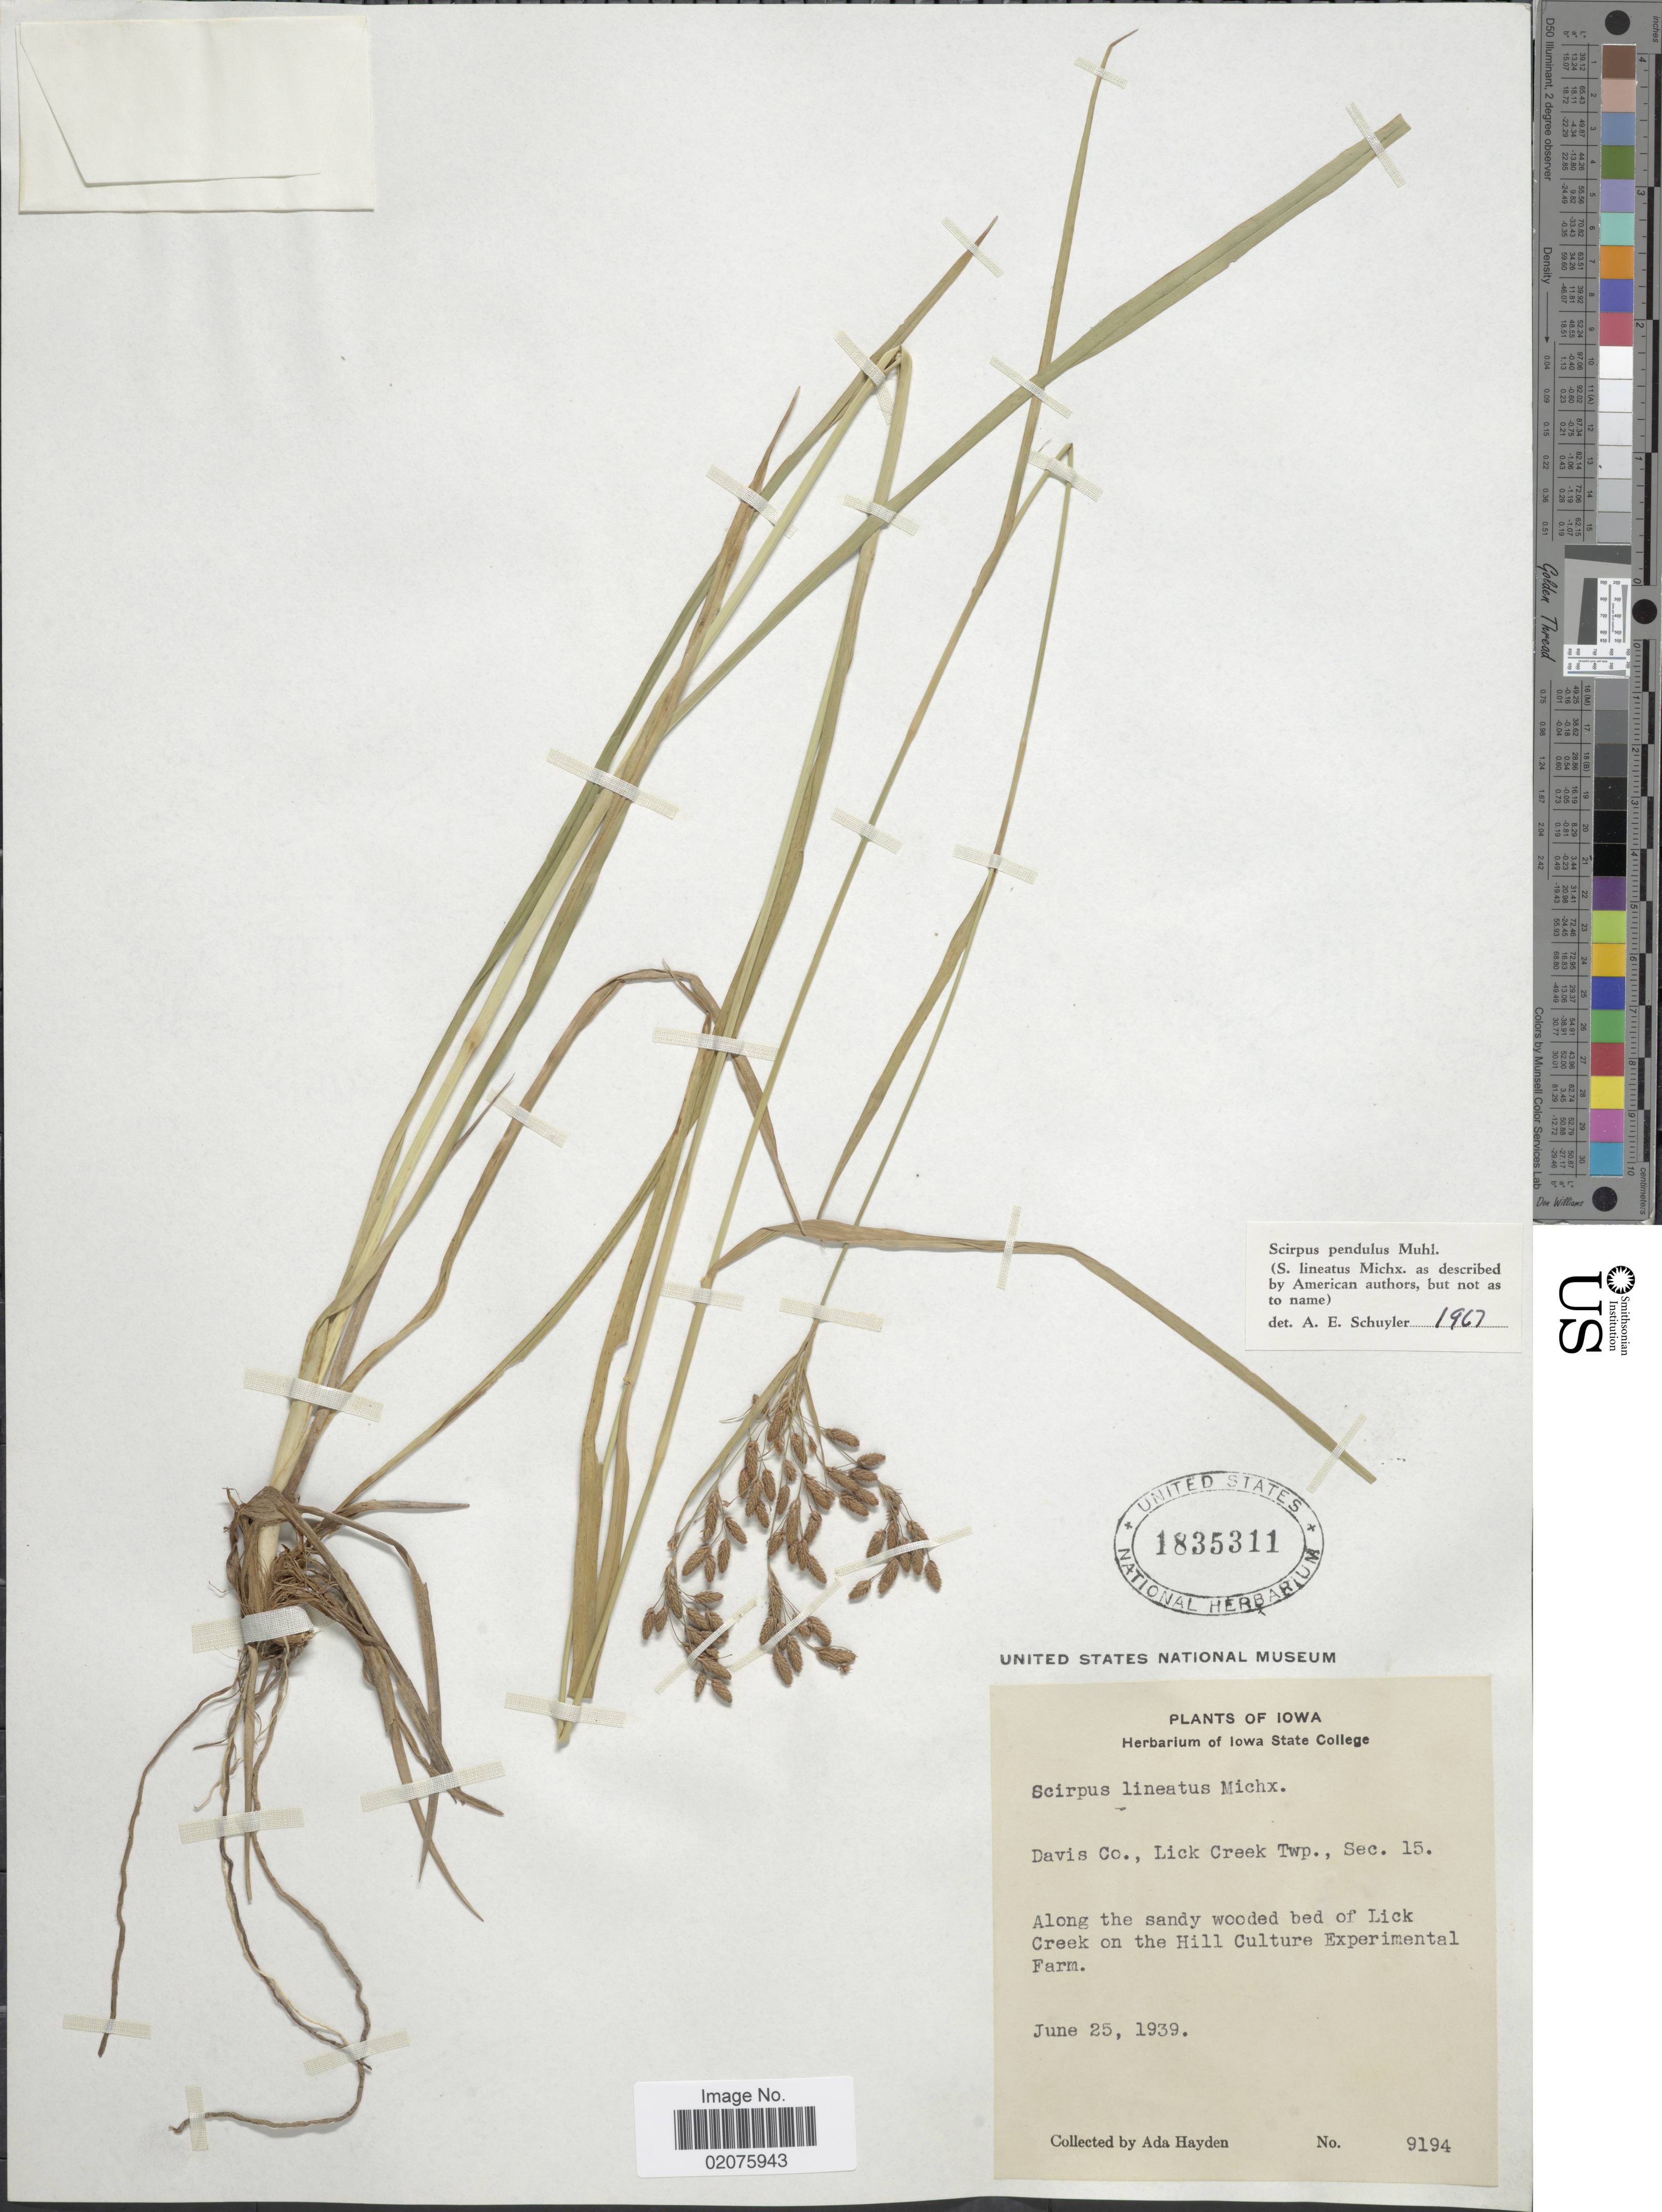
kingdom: Plantae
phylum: Tracheophyta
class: Liliopsida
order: Poales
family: Cyperaceae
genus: Scirpus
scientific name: Scirpus pendulus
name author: Muhl.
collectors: Ada Hayden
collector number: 9194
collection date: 1939-06-25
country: United States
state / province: Iowa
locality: Davis Co., Lick Creek Twp., Sec. 15. Along the dsandy wooded bed of Lick Creek on the Hill Culture Experimental Farm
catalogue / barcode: US 1835311